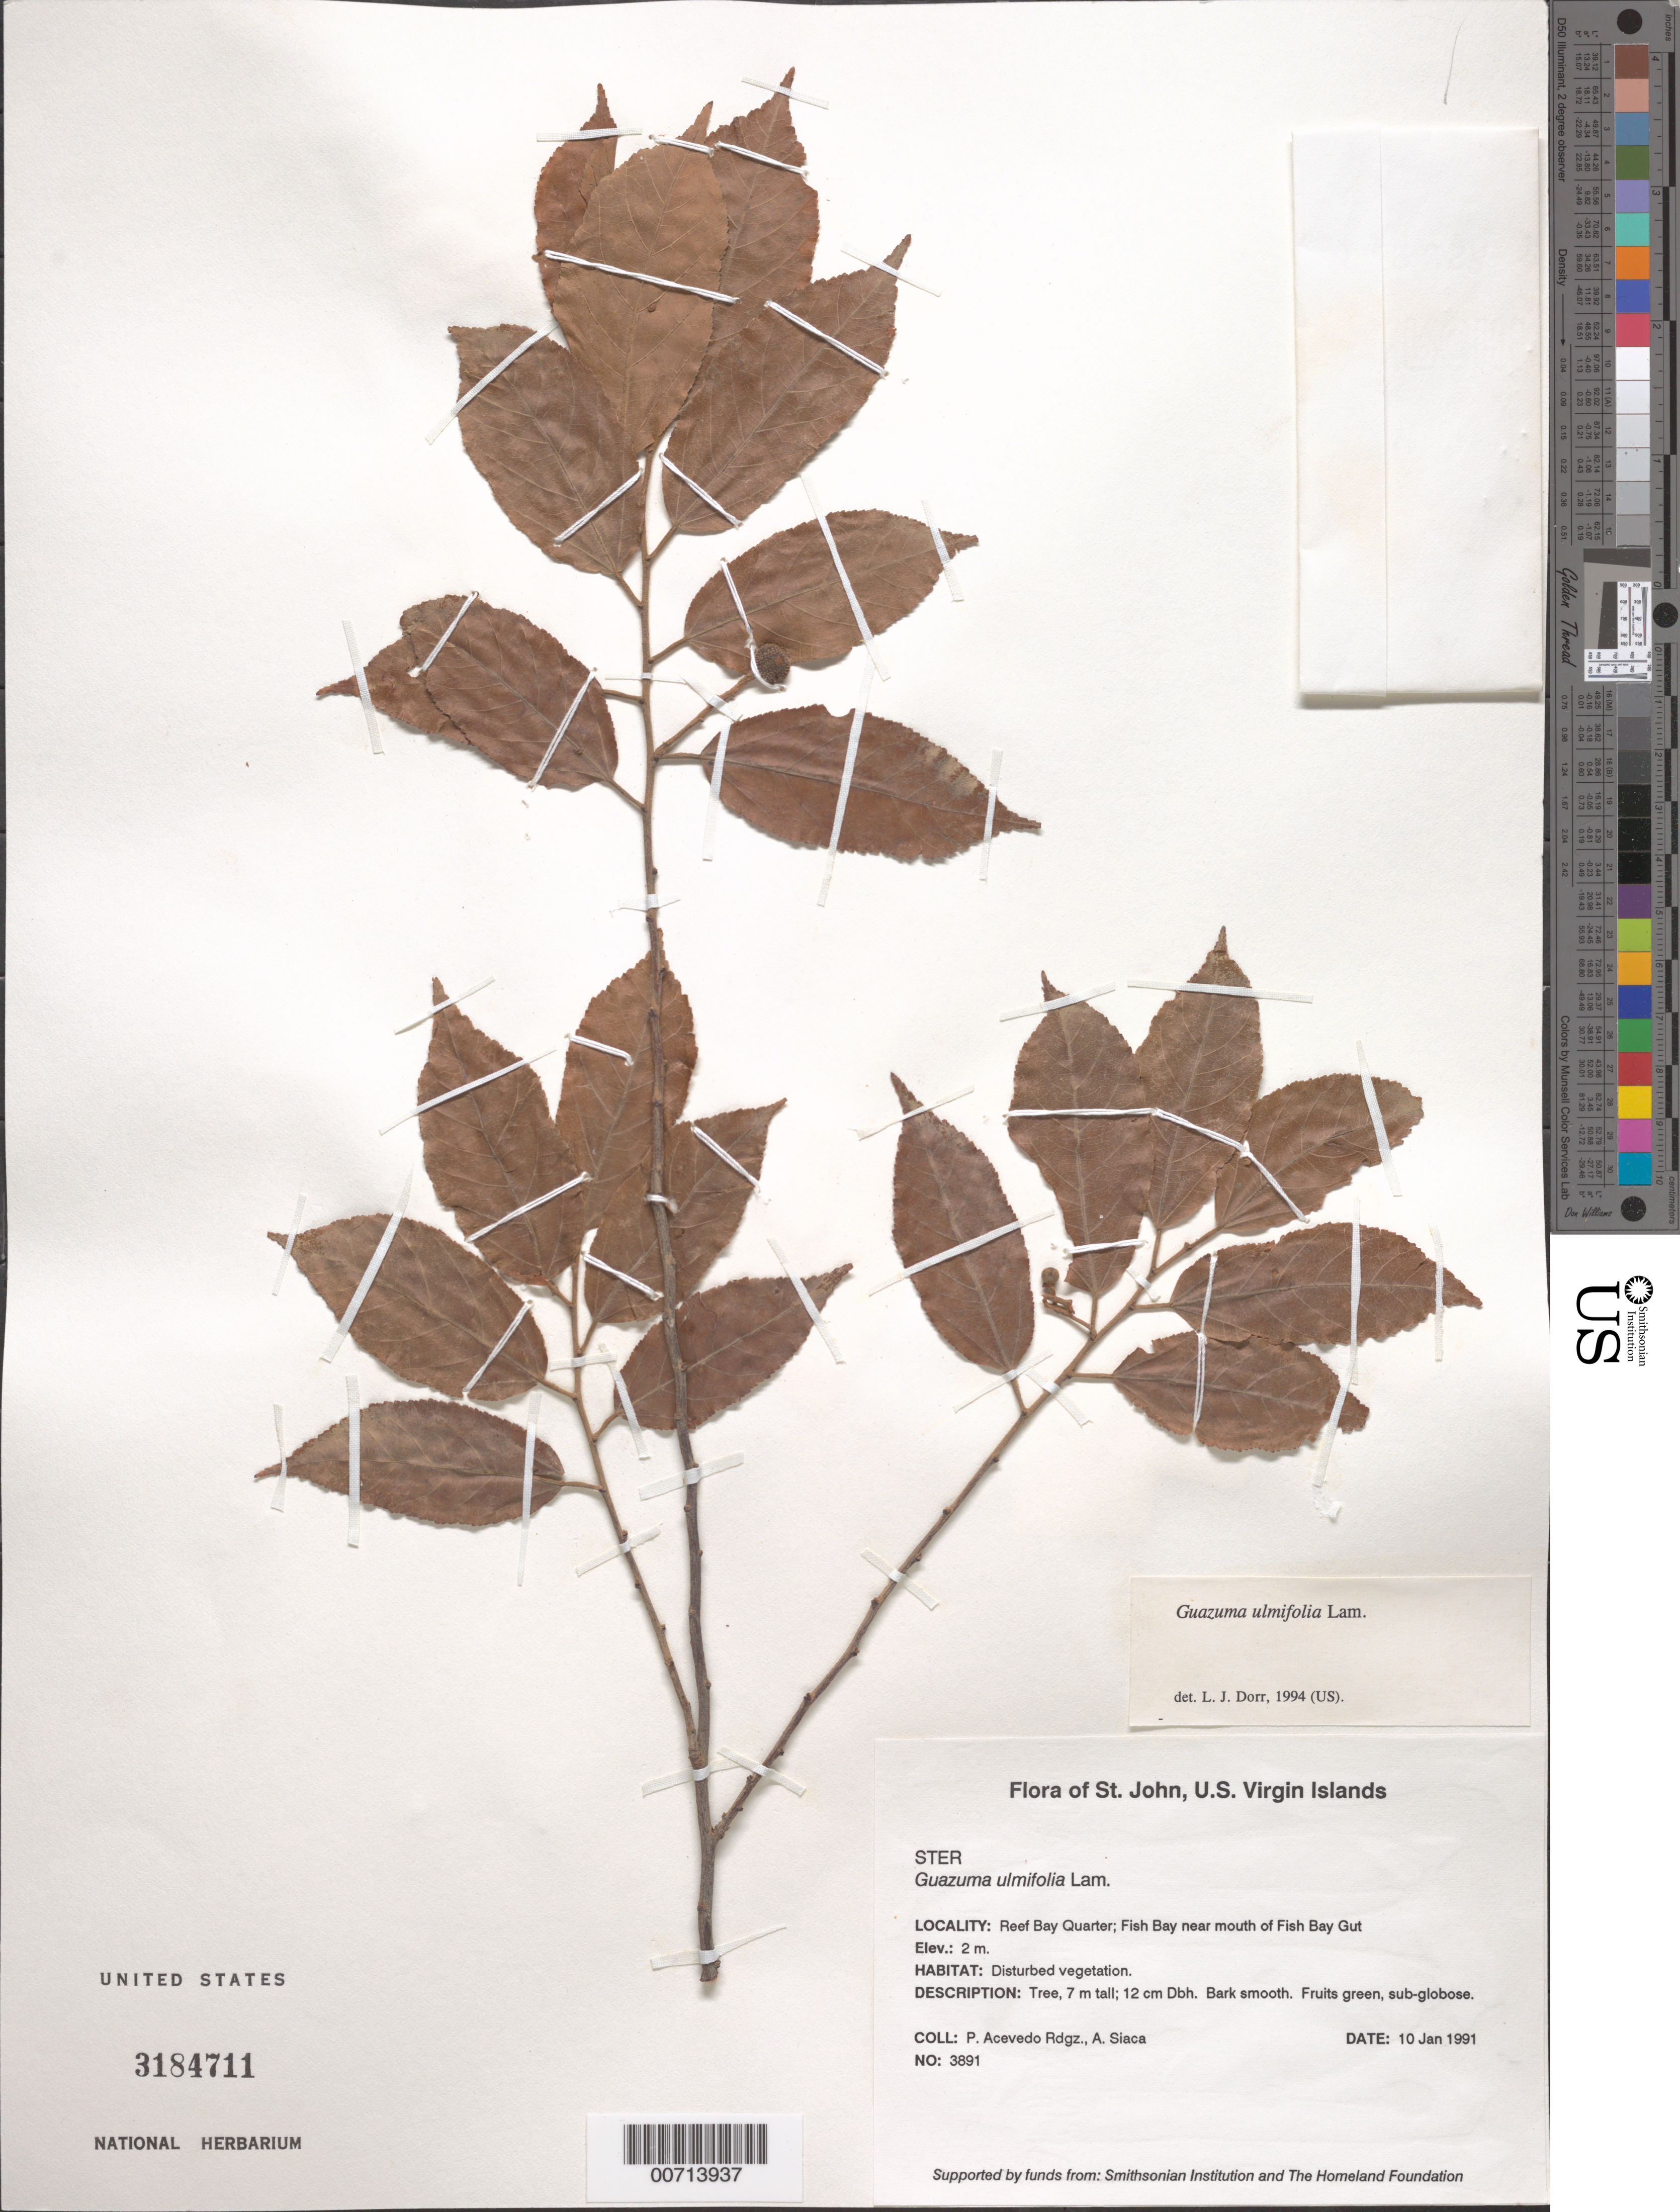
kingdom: Plantae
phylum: Tracheophyta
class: Magnoliopsida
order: Malvales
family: Malvaceae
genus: Guazuma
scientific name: Guazuma ulmifolia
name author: Lam.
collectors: P. Acevedo-Rodr. & A. Siaca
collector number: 3891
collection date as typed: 10 Jan 1991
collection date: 1991-01-10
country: U.S. Virgin Islands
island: St. John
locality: Reef Bay Quarter; Fish Bay near mouth of Fish Bay Gut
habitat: Disturbed vegetation.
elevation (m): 2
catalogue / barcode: US 3174711